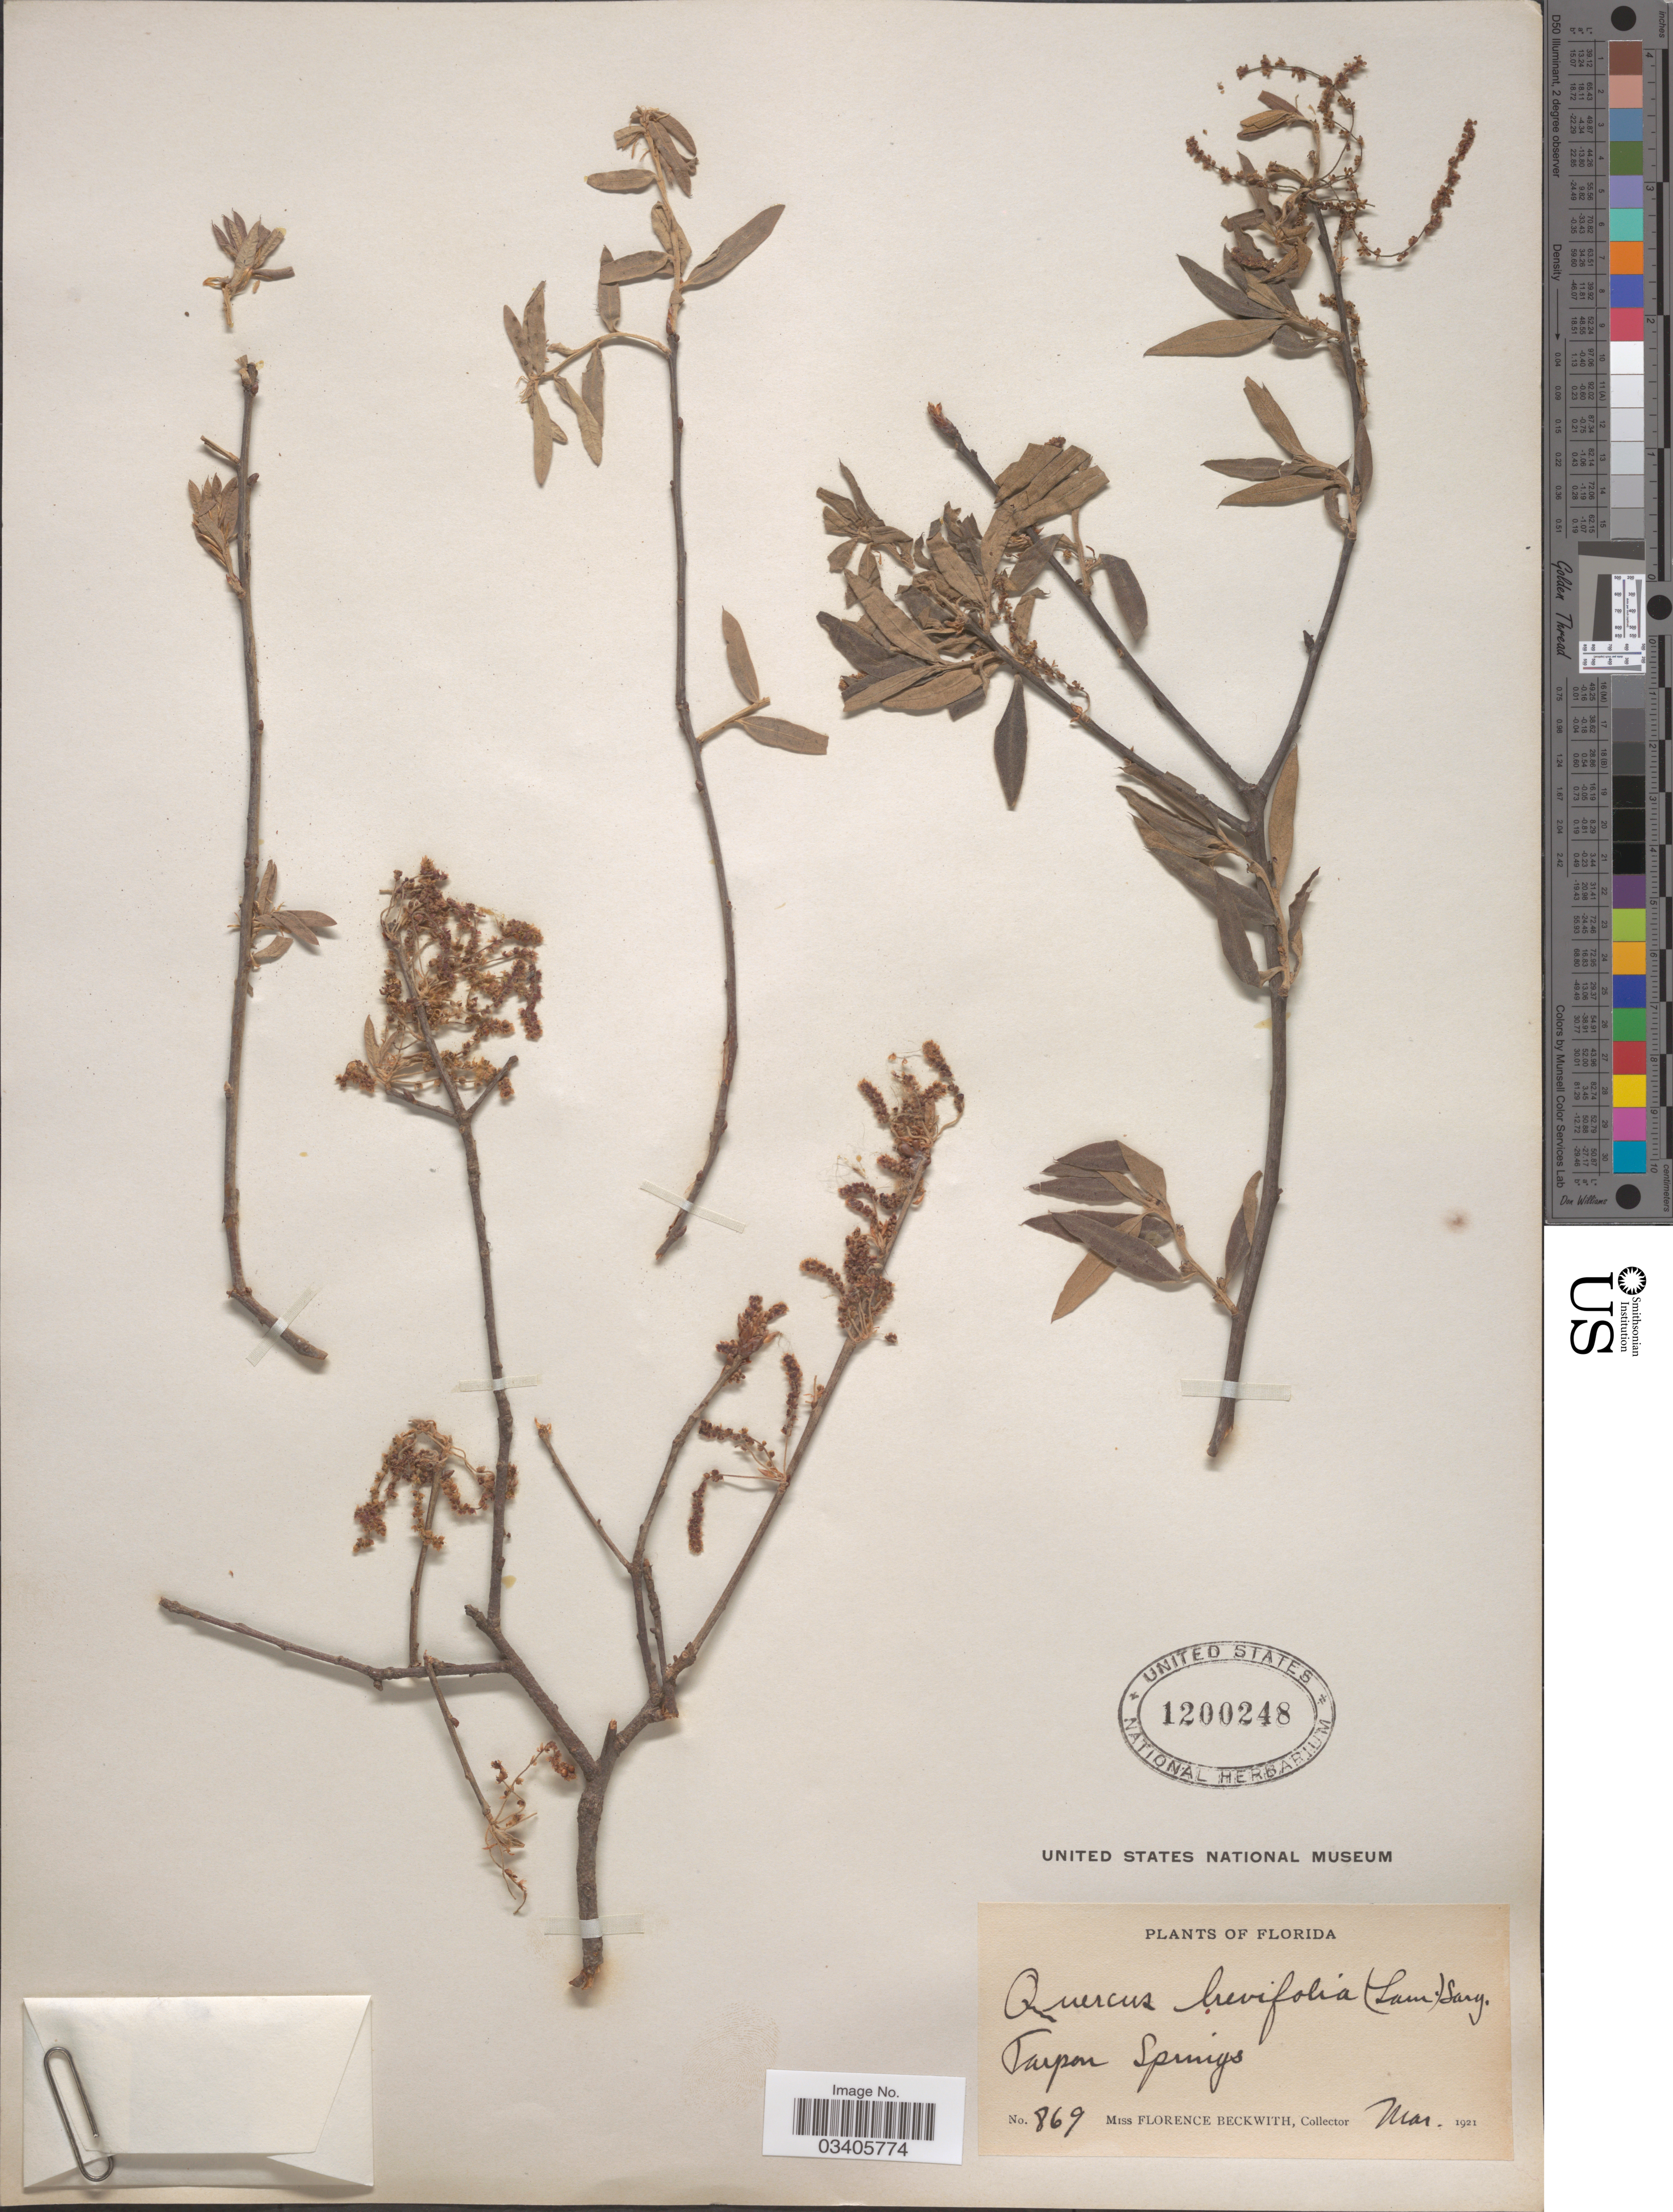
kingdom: Plantae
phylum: Tracheophyta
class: Magnoliopsida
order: Fagales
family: Fagaceae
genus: Quercus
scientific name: Quercus incana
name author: W. Bartram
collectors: F. Beckwith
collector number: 869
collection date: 1921-03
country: United States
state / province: Florida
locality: Tarpon Springs.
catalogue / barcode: US 1200248